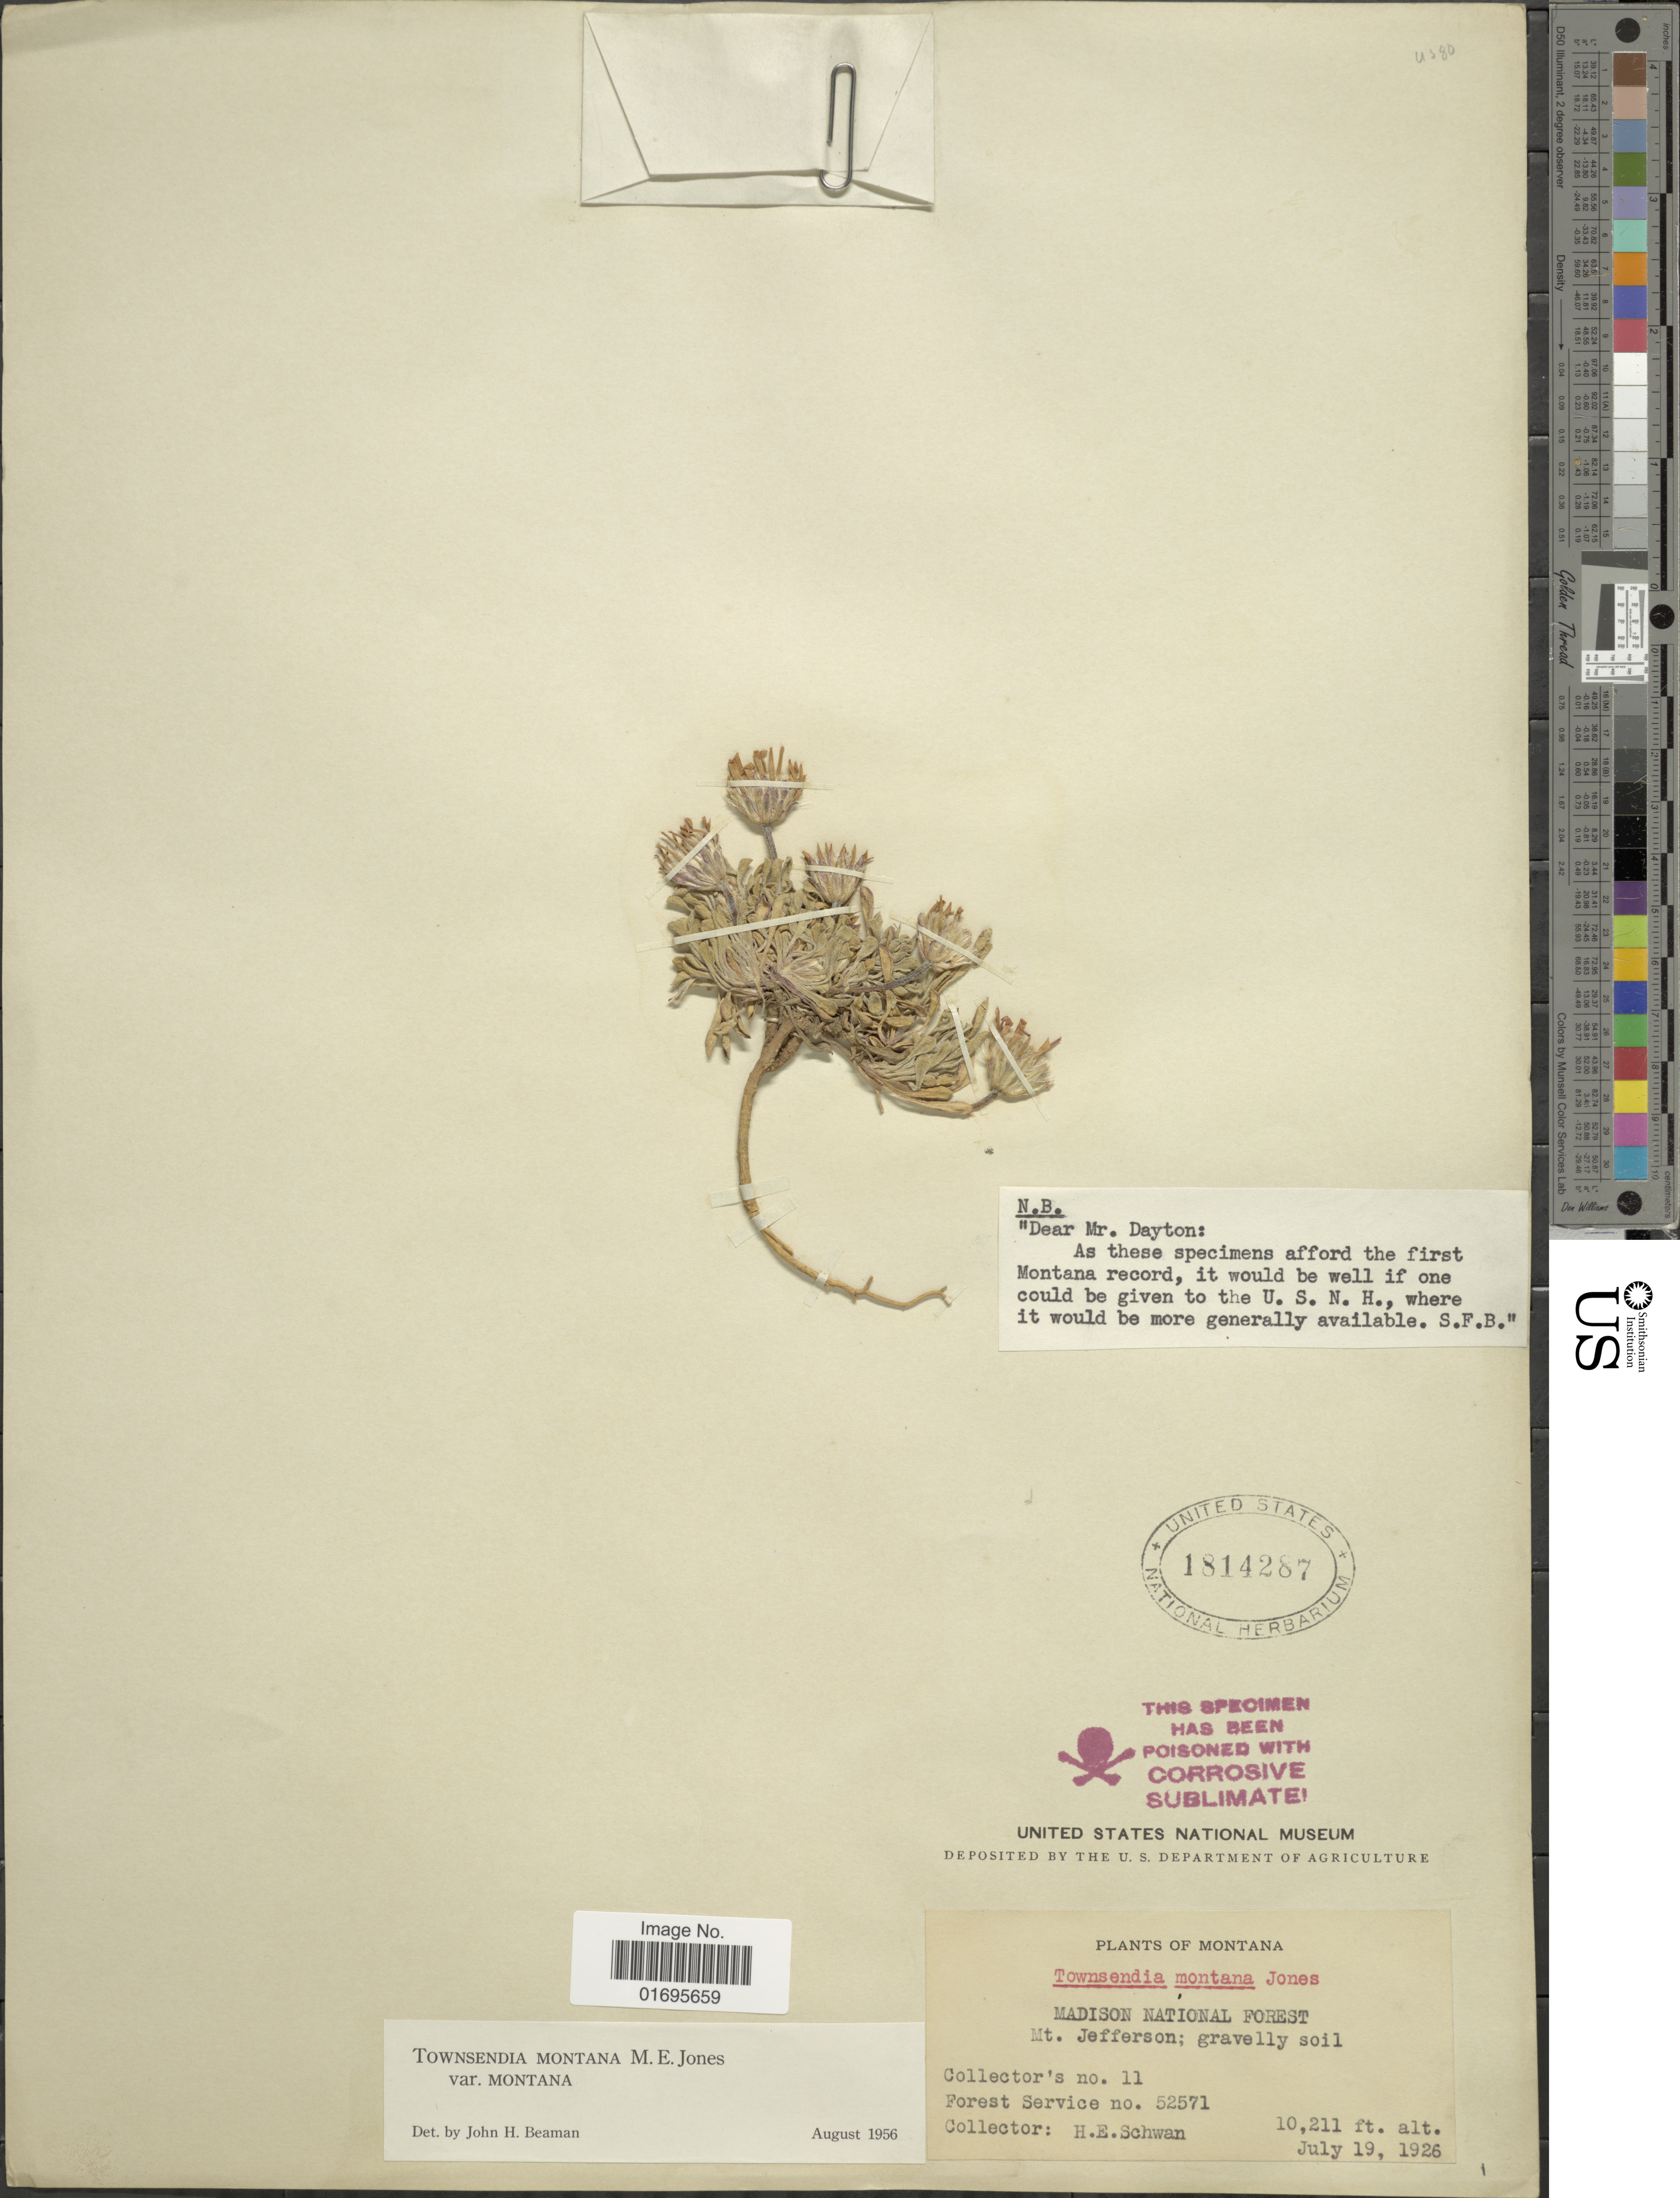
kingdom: Plantae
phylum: Tracheophyta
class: Magnoliopsida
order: Asterales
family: Asteraceae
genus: Townsendia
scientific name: Townsendia montana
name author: M.E. Jones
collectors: H. Schwan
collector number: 11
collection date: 1926-07-19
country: United States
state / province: Montana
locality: Madison National Forest, Mt. Jefferson'gravelly soil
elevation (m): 3112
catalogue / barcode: US 1814287